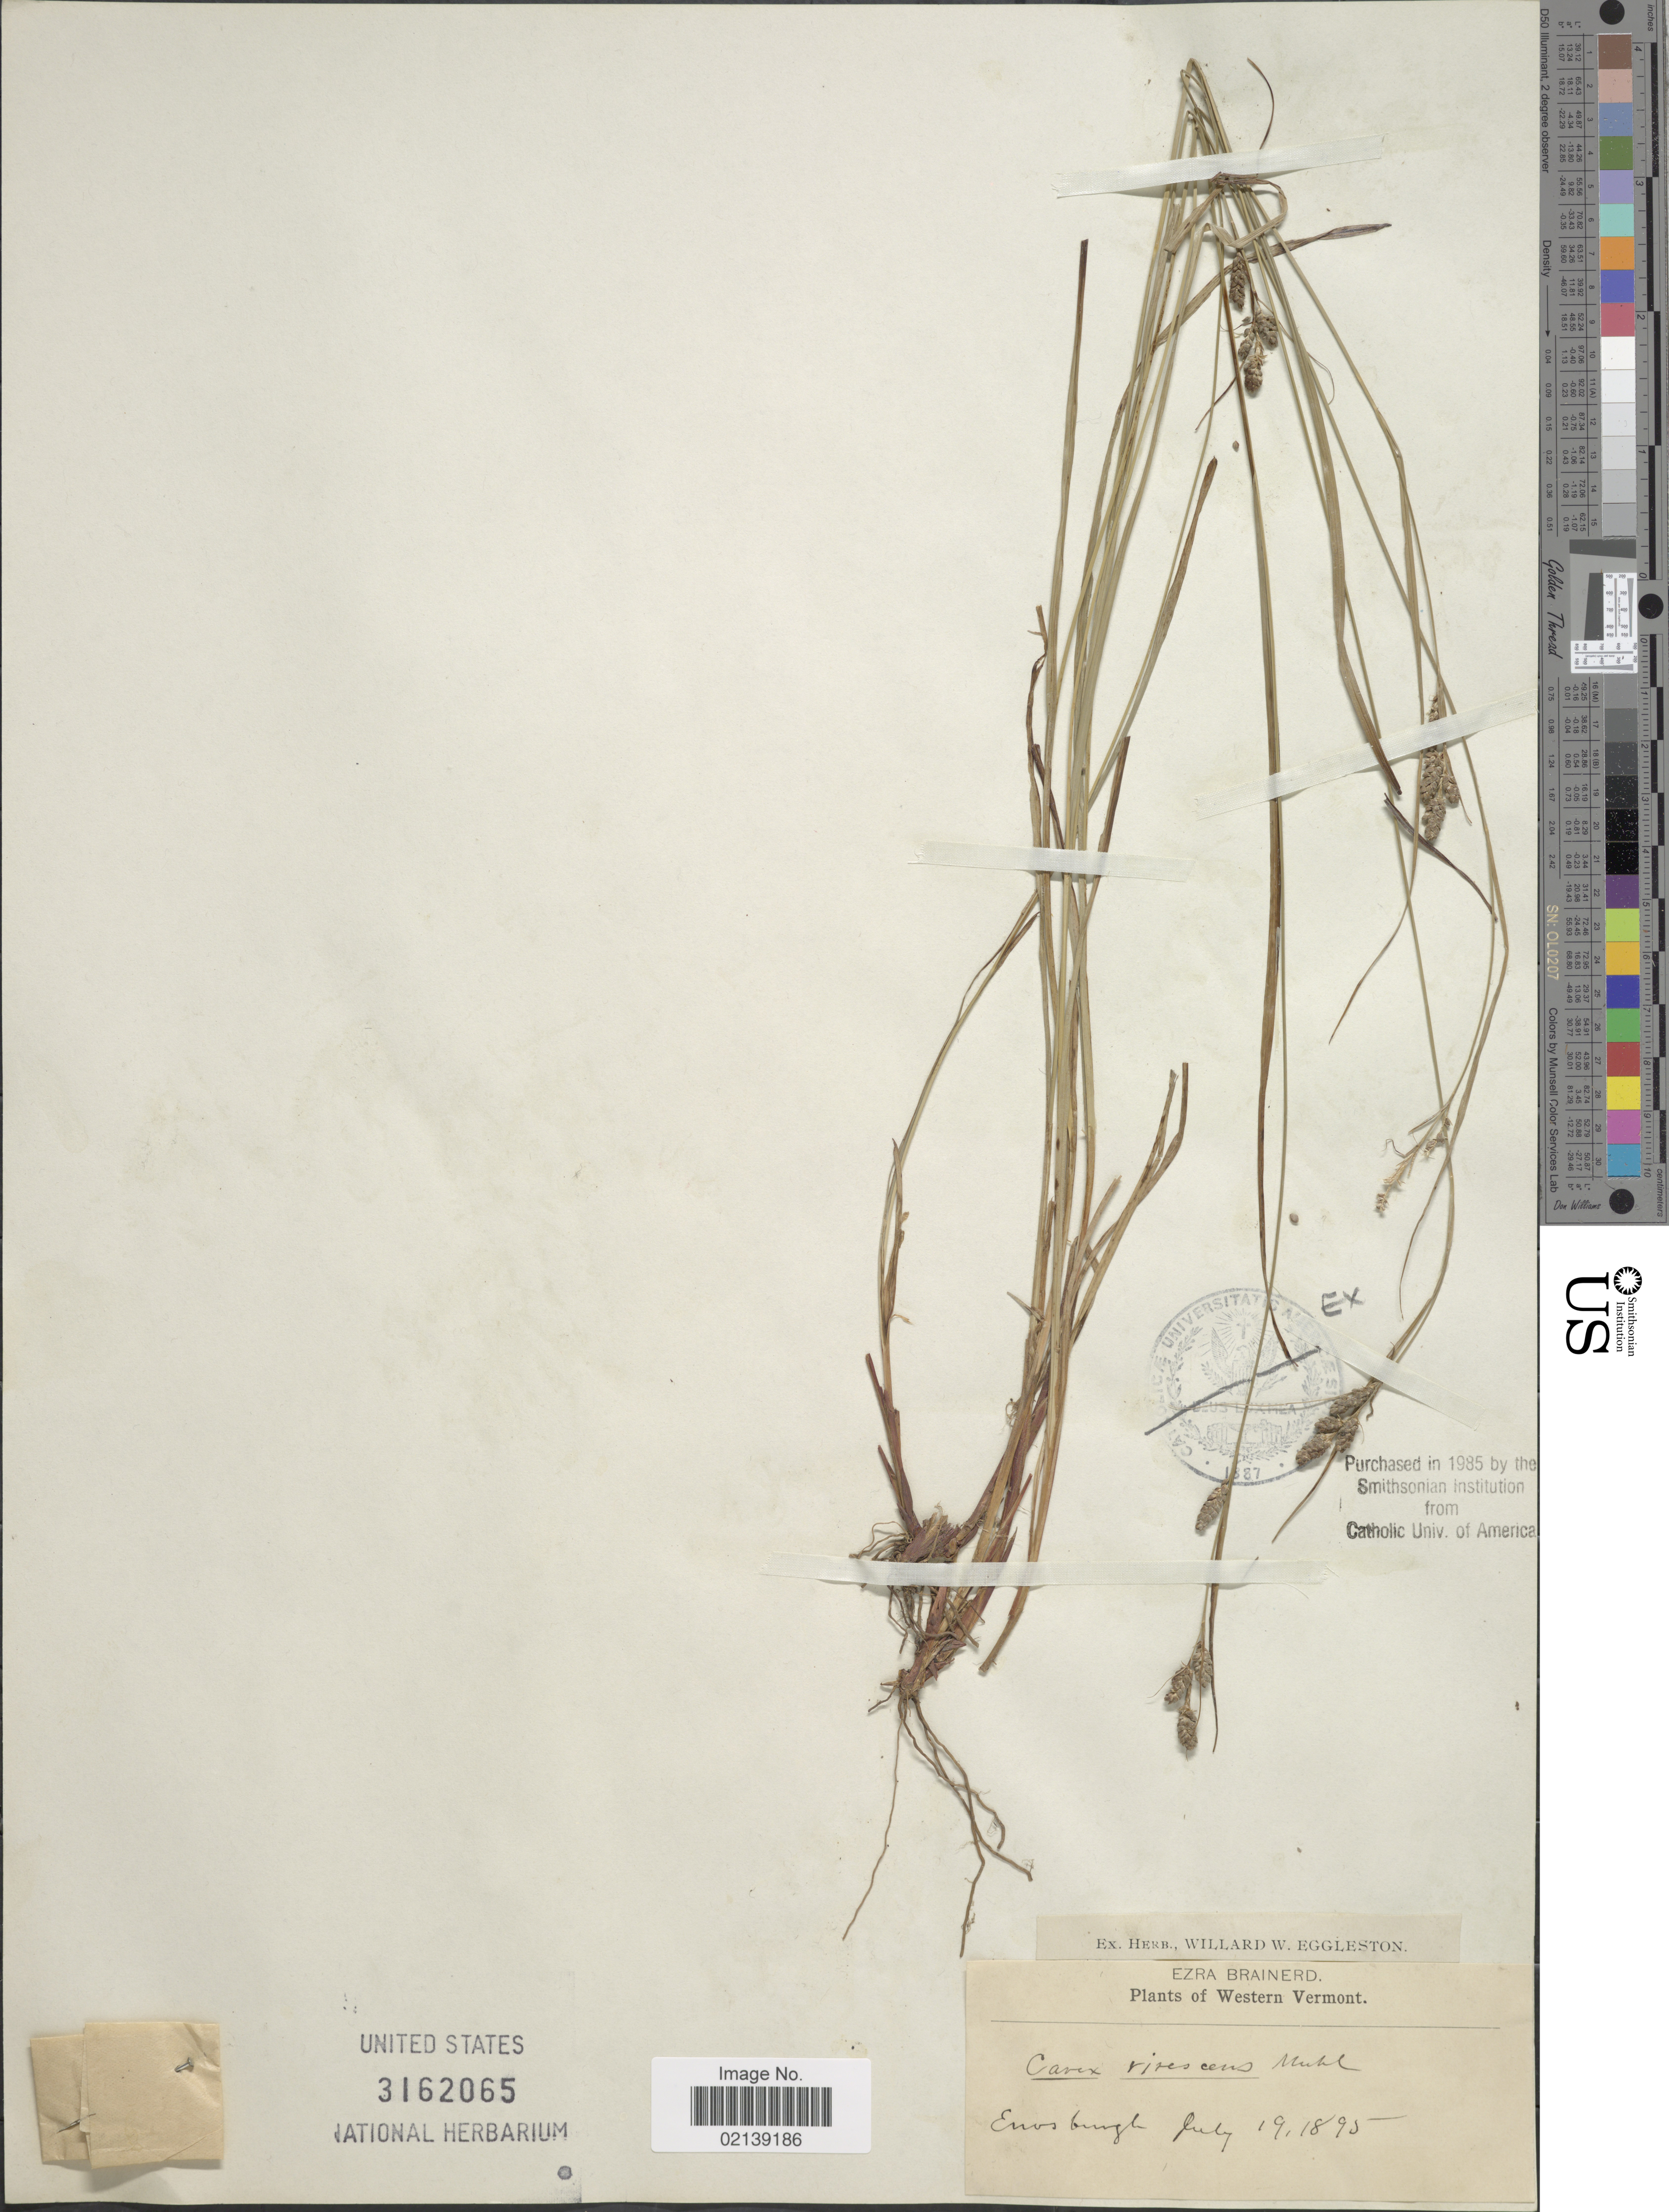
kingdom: Plantae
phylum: Tracheophyta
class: Liliopsida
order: Poales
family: Cyperaceae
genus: Carex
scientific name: Carex virescens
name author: Muhl. ex Willd.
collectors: E. Brainerd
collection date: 1895-07-19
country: United States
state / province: Vermont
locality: Enosburgh, Western Vermont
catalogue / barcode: US 3162065